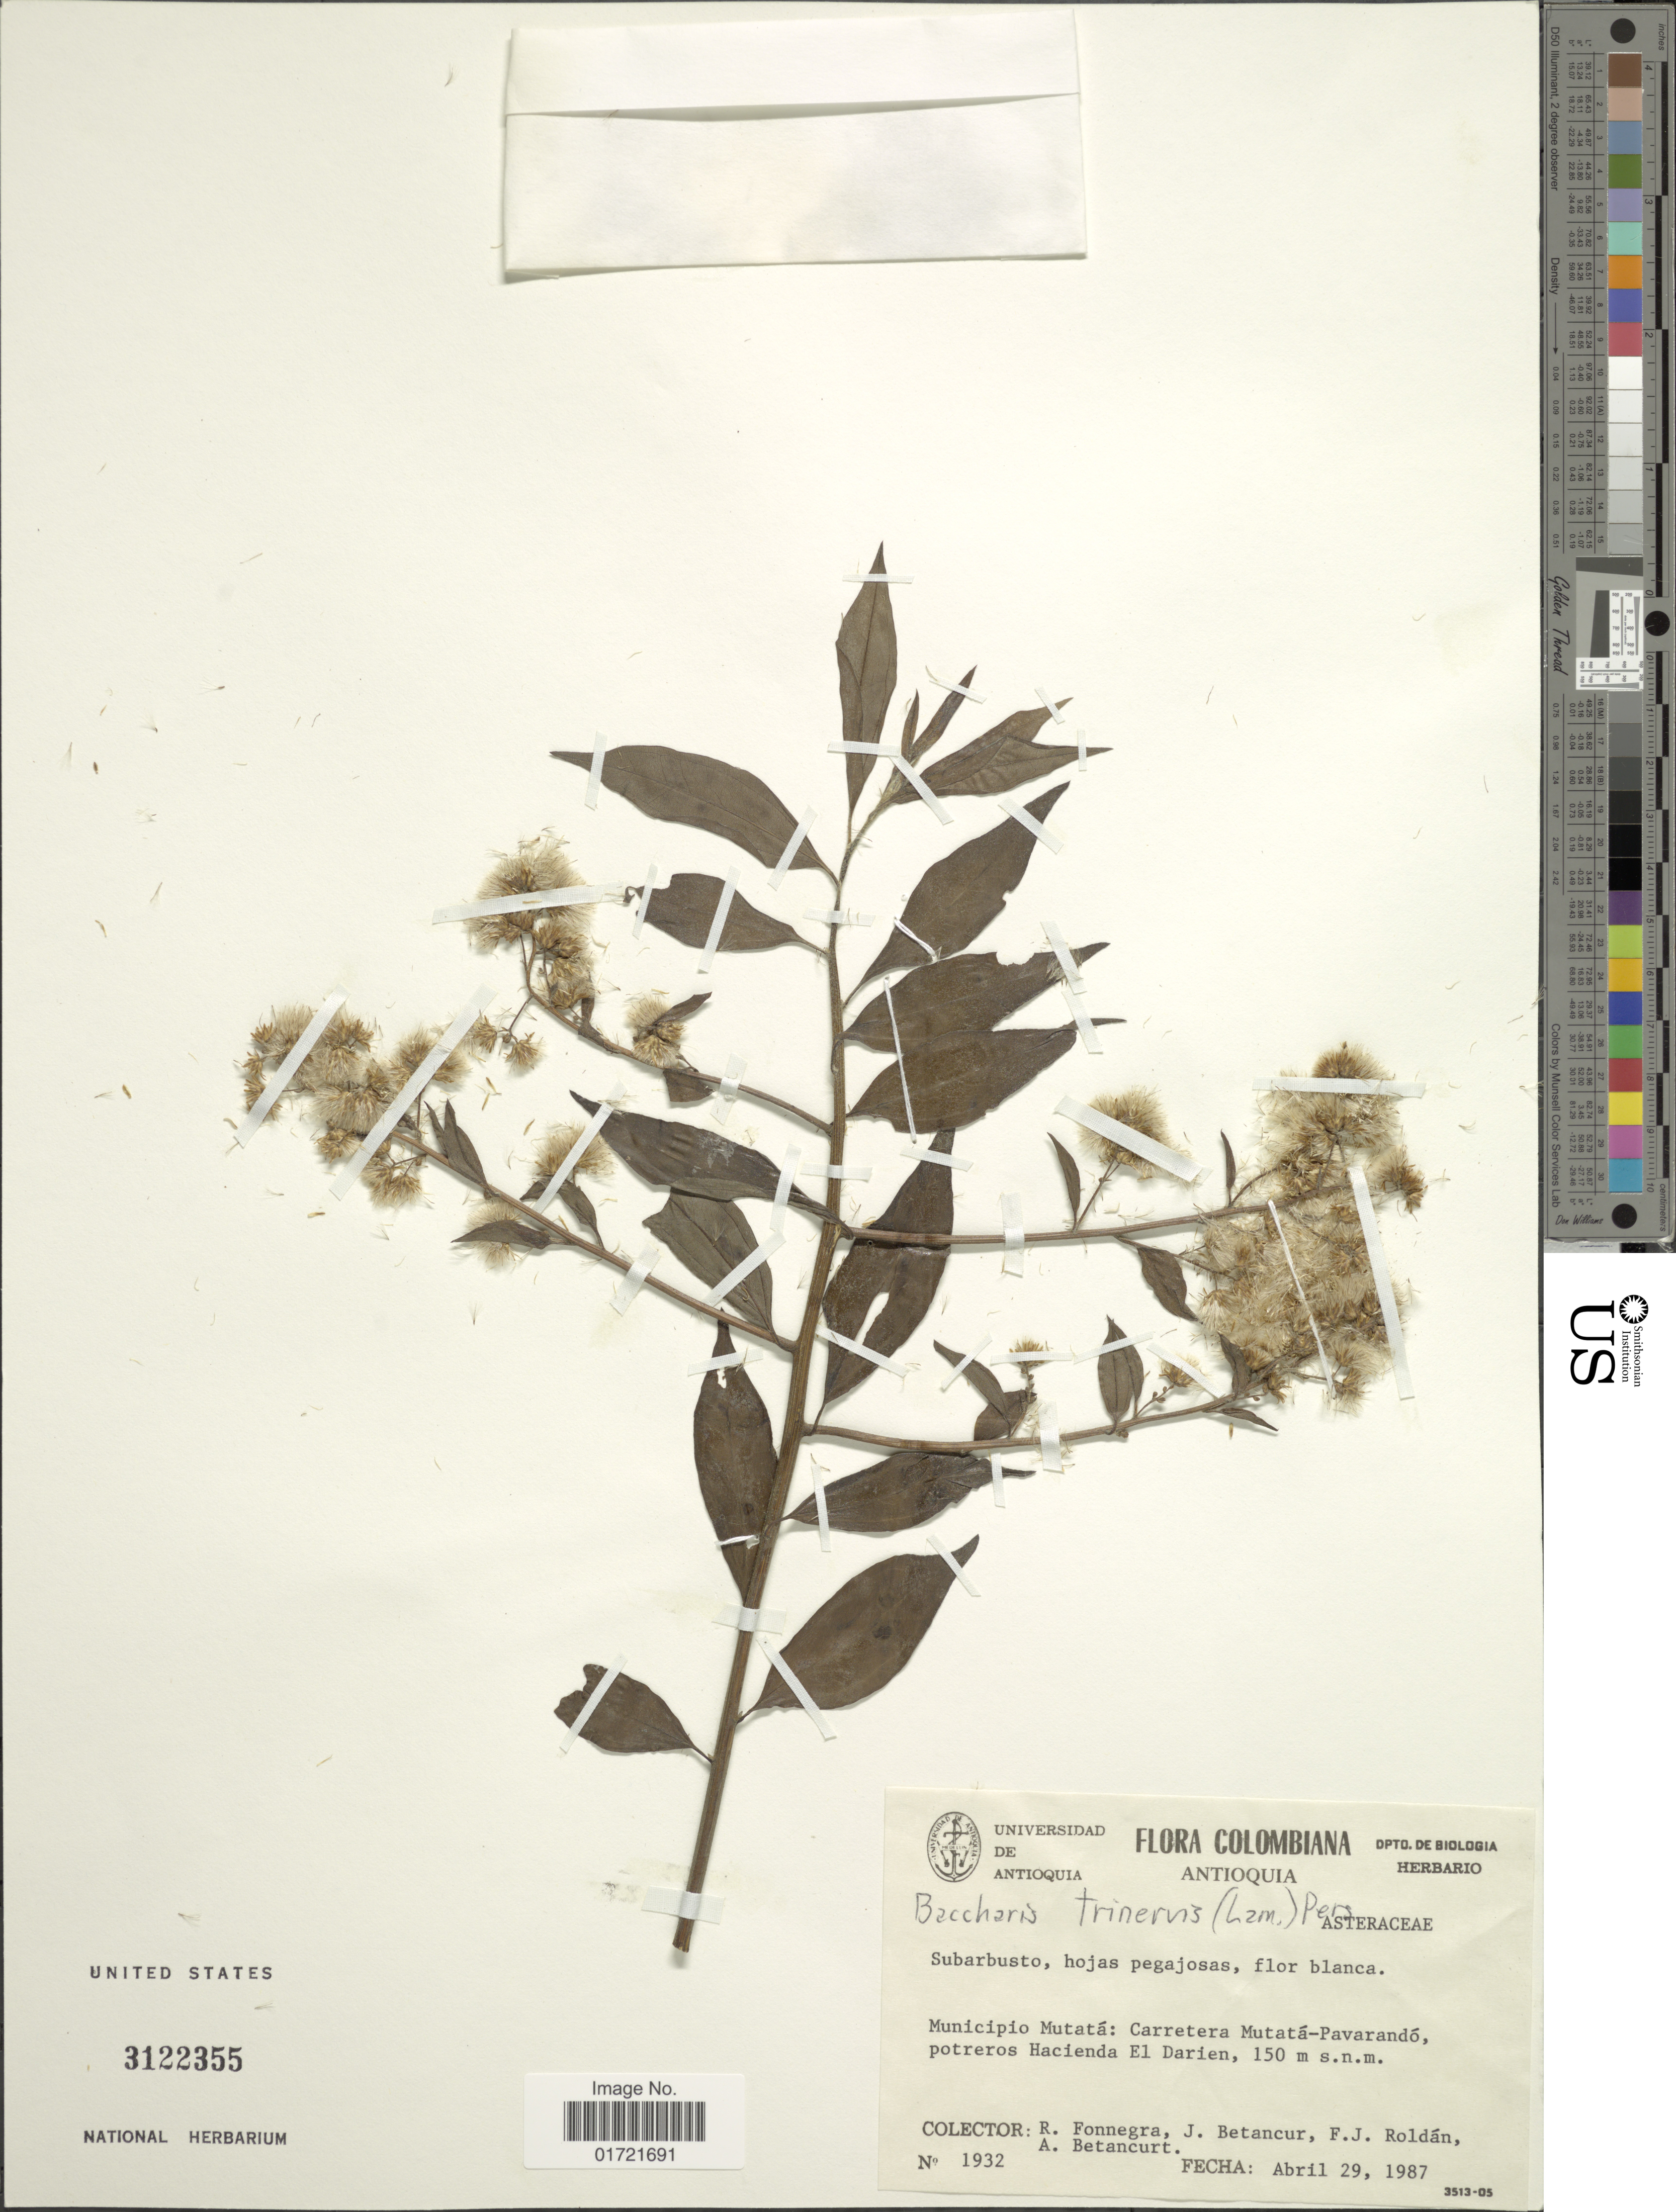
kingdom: Plantae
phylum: Tracheophyta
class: Magnoliopsida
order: Asterales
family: Asteraceae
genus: Baccharis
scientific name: Baccharis trinervis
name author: (Lam.) Pers.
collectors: R. Fonnegra G., J. Betancur, F. J. Roldán & A. Betancurt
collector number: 1932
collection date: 1987-04-29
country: Colombia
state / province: Antioquia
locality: Municipio Mutata: Carretera Mutat-Pavarando, potreros Hacienda El Darien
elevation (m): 150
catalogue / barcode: US 3122355